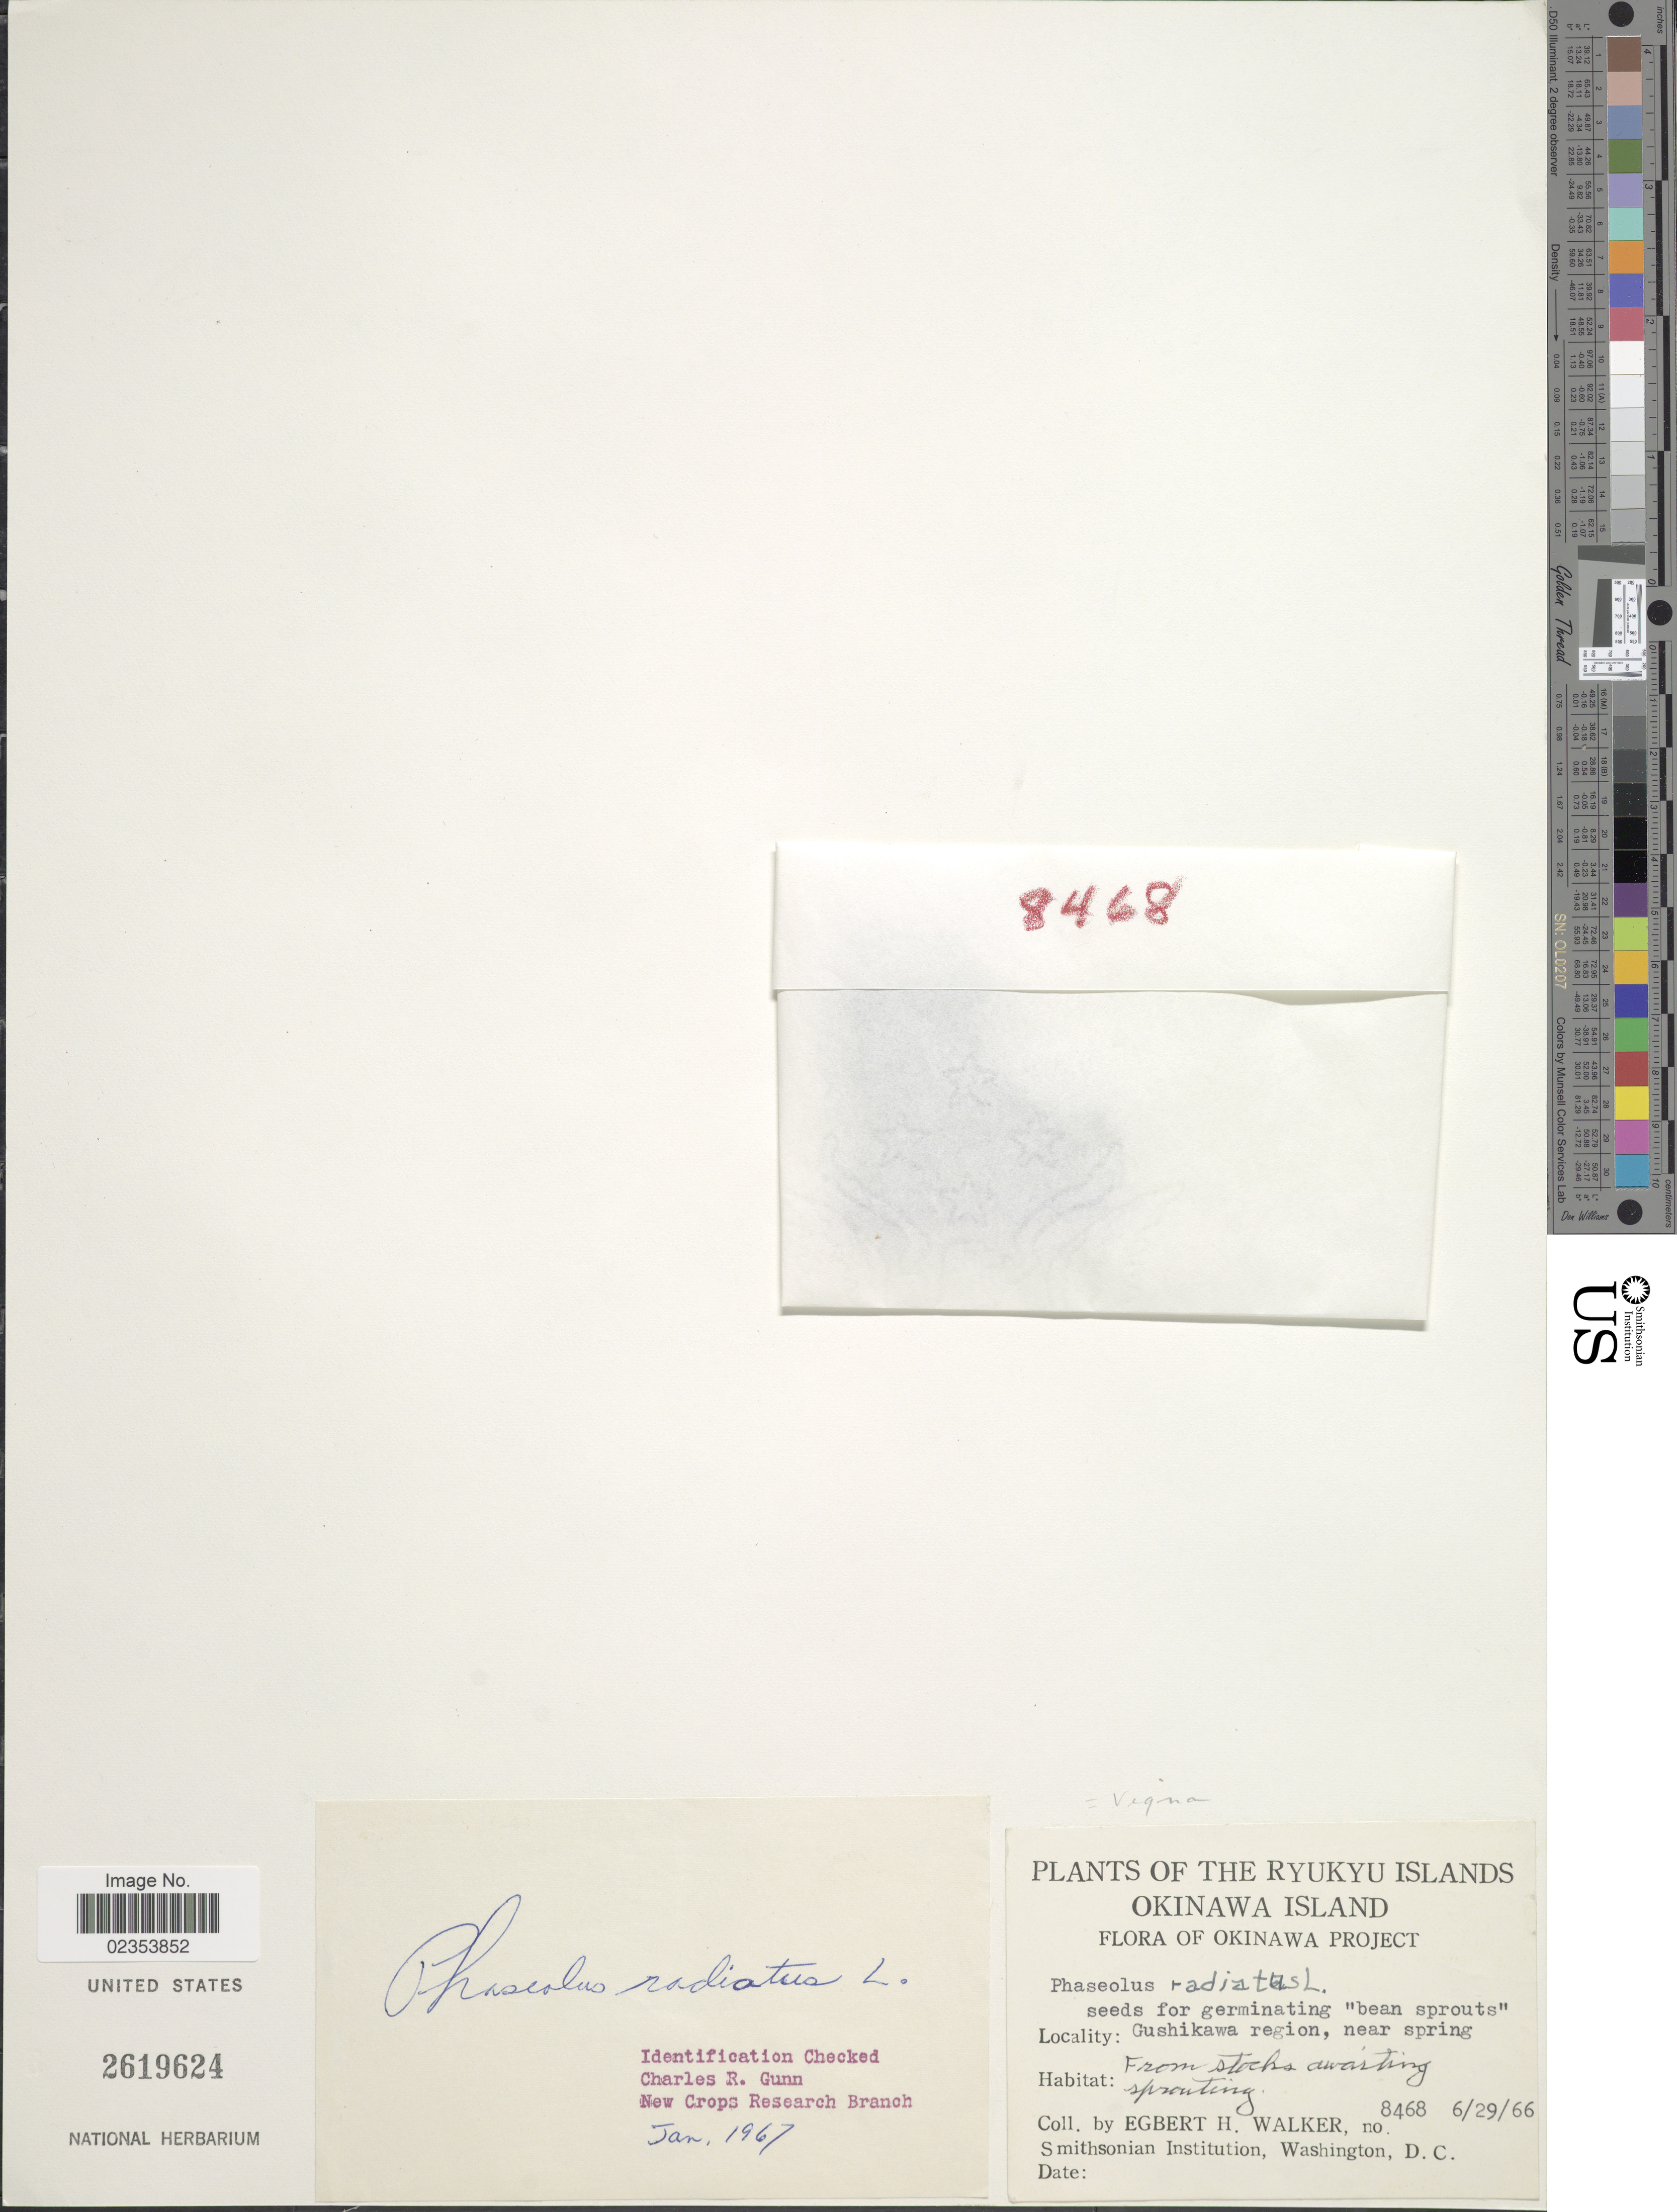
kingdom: Plantae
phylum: Tracheophyta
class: Magnoliopsida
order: Fabales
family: Fabaceae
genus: Vigna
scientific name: Vigna radiata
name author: (L.) R. Wilczek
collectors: E. H. Walker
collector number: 8468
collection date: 1966-06-29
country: Japan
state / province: Okinawa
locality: Ryukyu Islands. Okinawa Island. Gushikawa region, near spring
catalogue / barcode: US 2619624